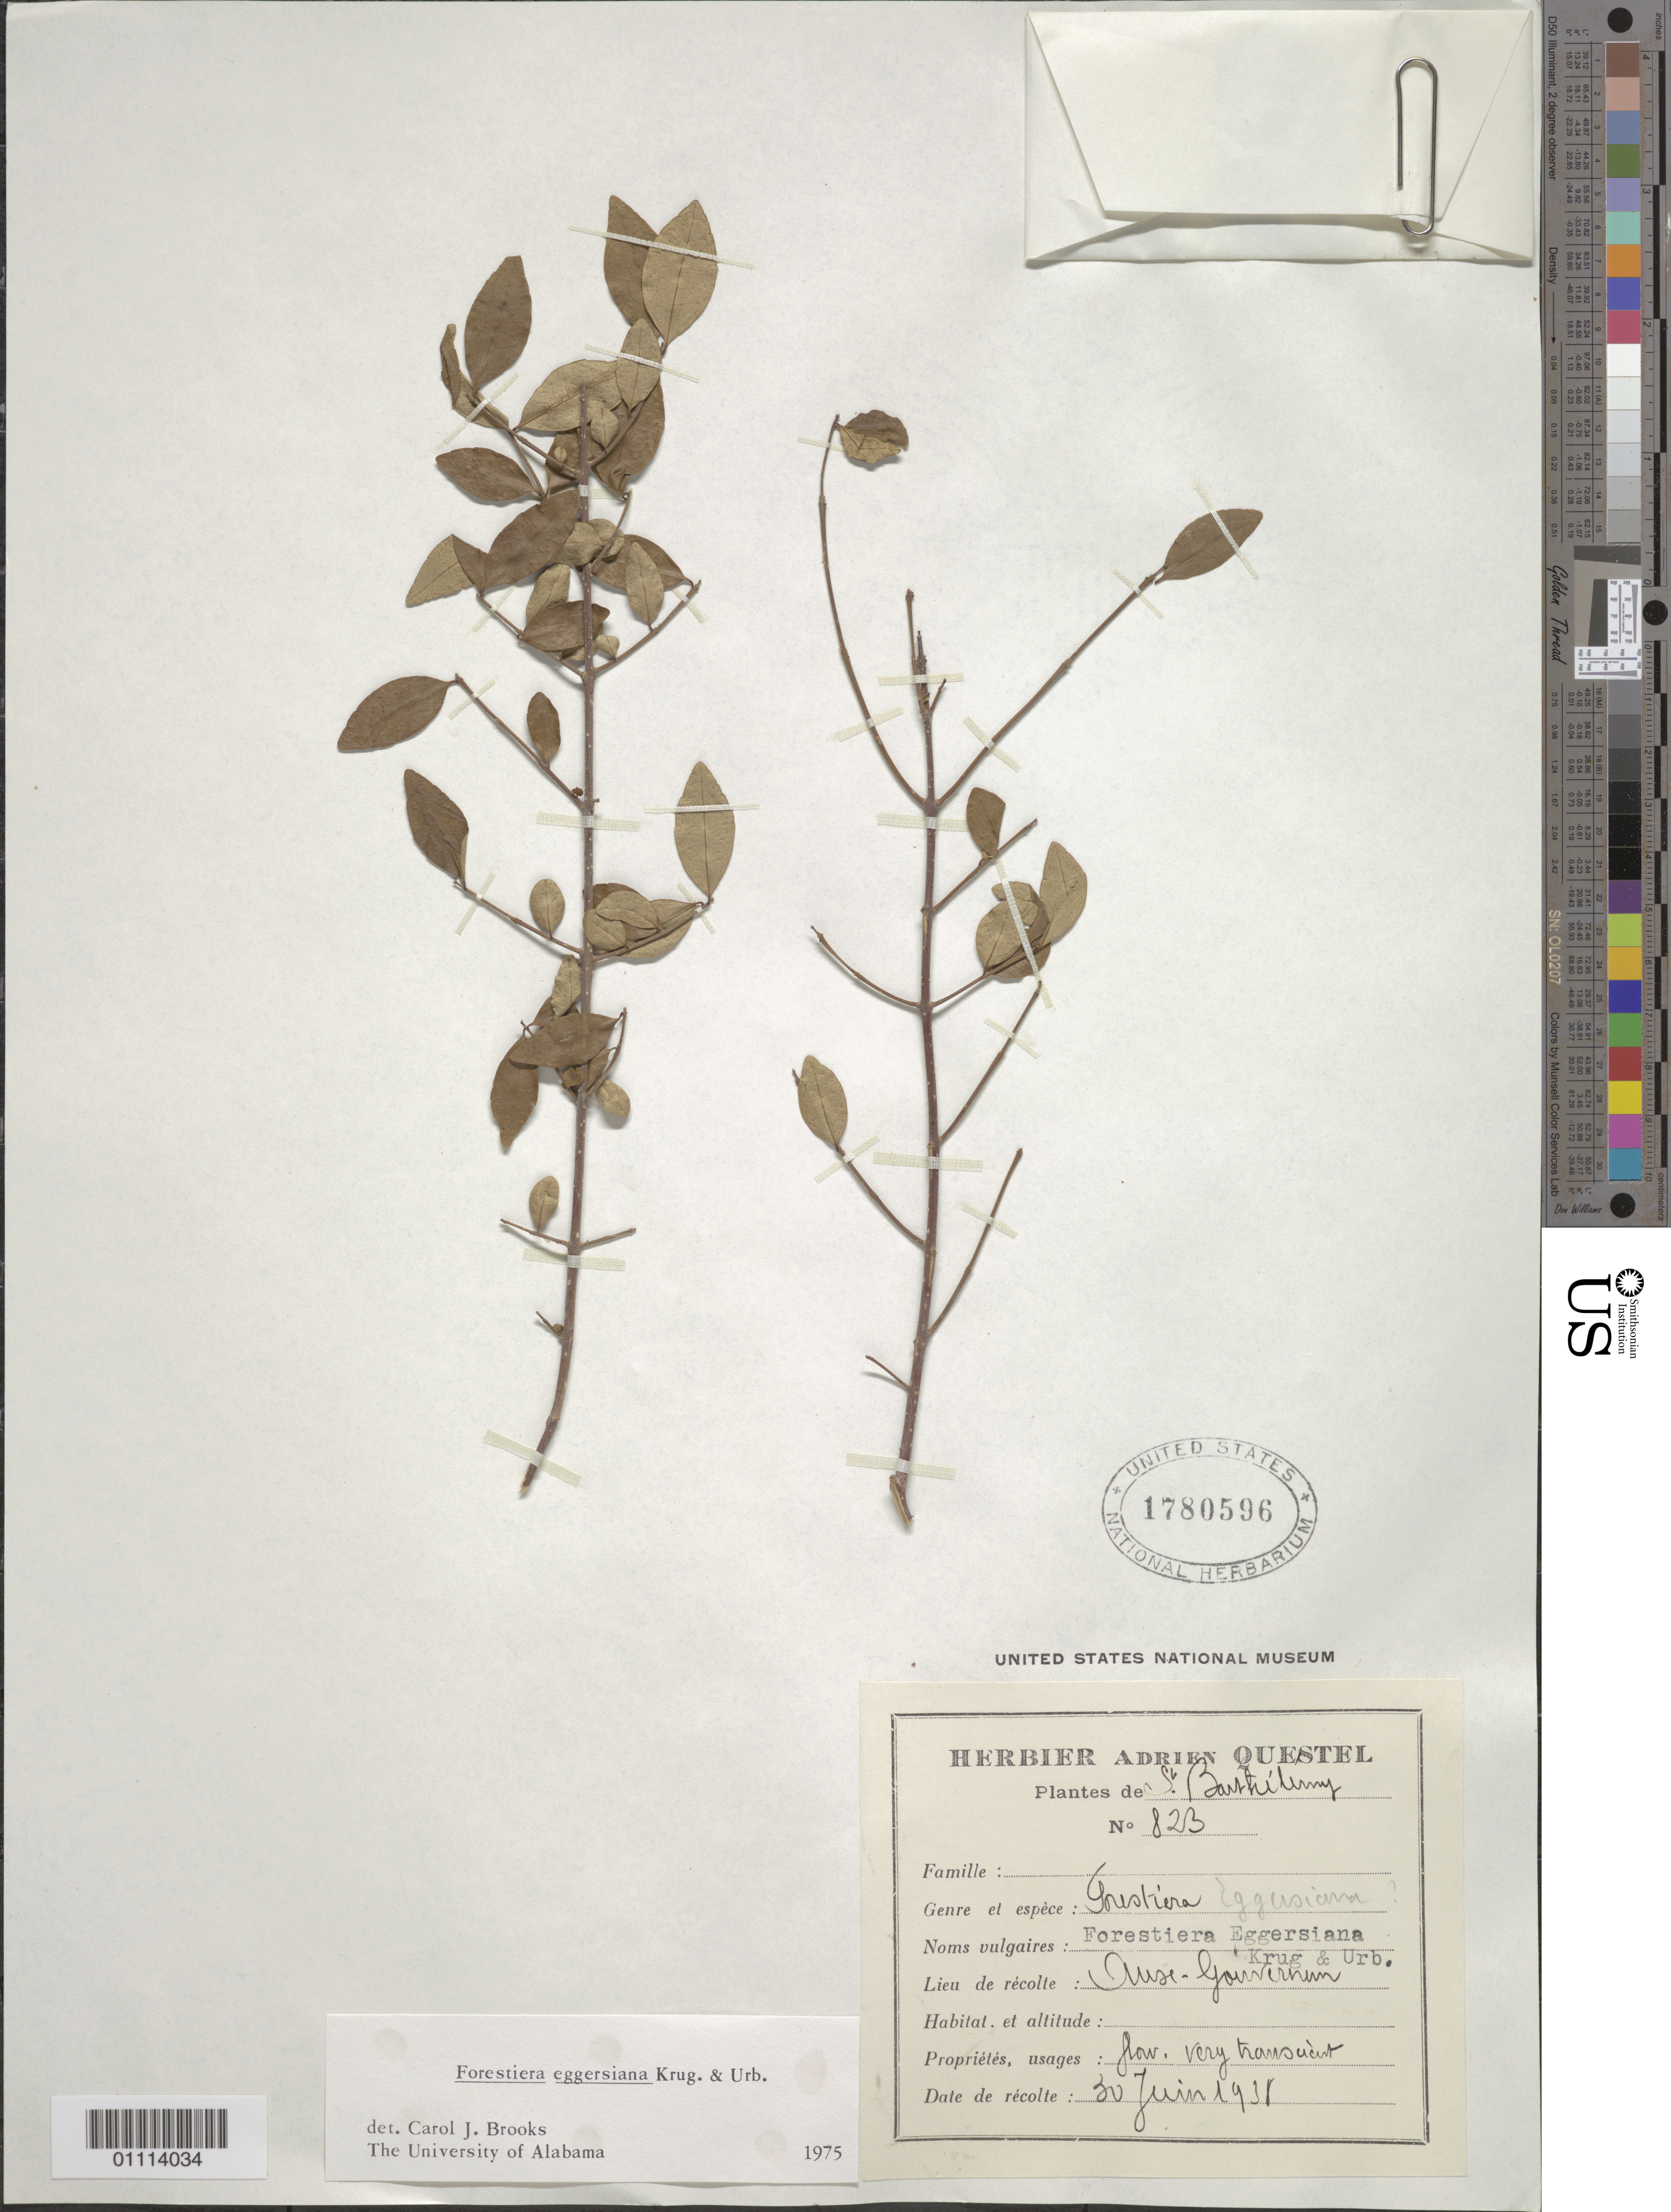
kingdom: Plantae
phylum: Tracheophyta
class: Magnoliopsida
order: Lamiales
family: Oleaceae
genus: Forestiera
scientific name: Forestiera eggersiana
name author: Krug & Urb.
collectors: A. Questel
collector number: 823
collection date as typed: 30 Jun 1931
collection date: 1931-06-30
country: Saint Barthélemy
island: St. Barthélemy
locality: Anse-Gouverneur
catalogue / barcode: US 1780596